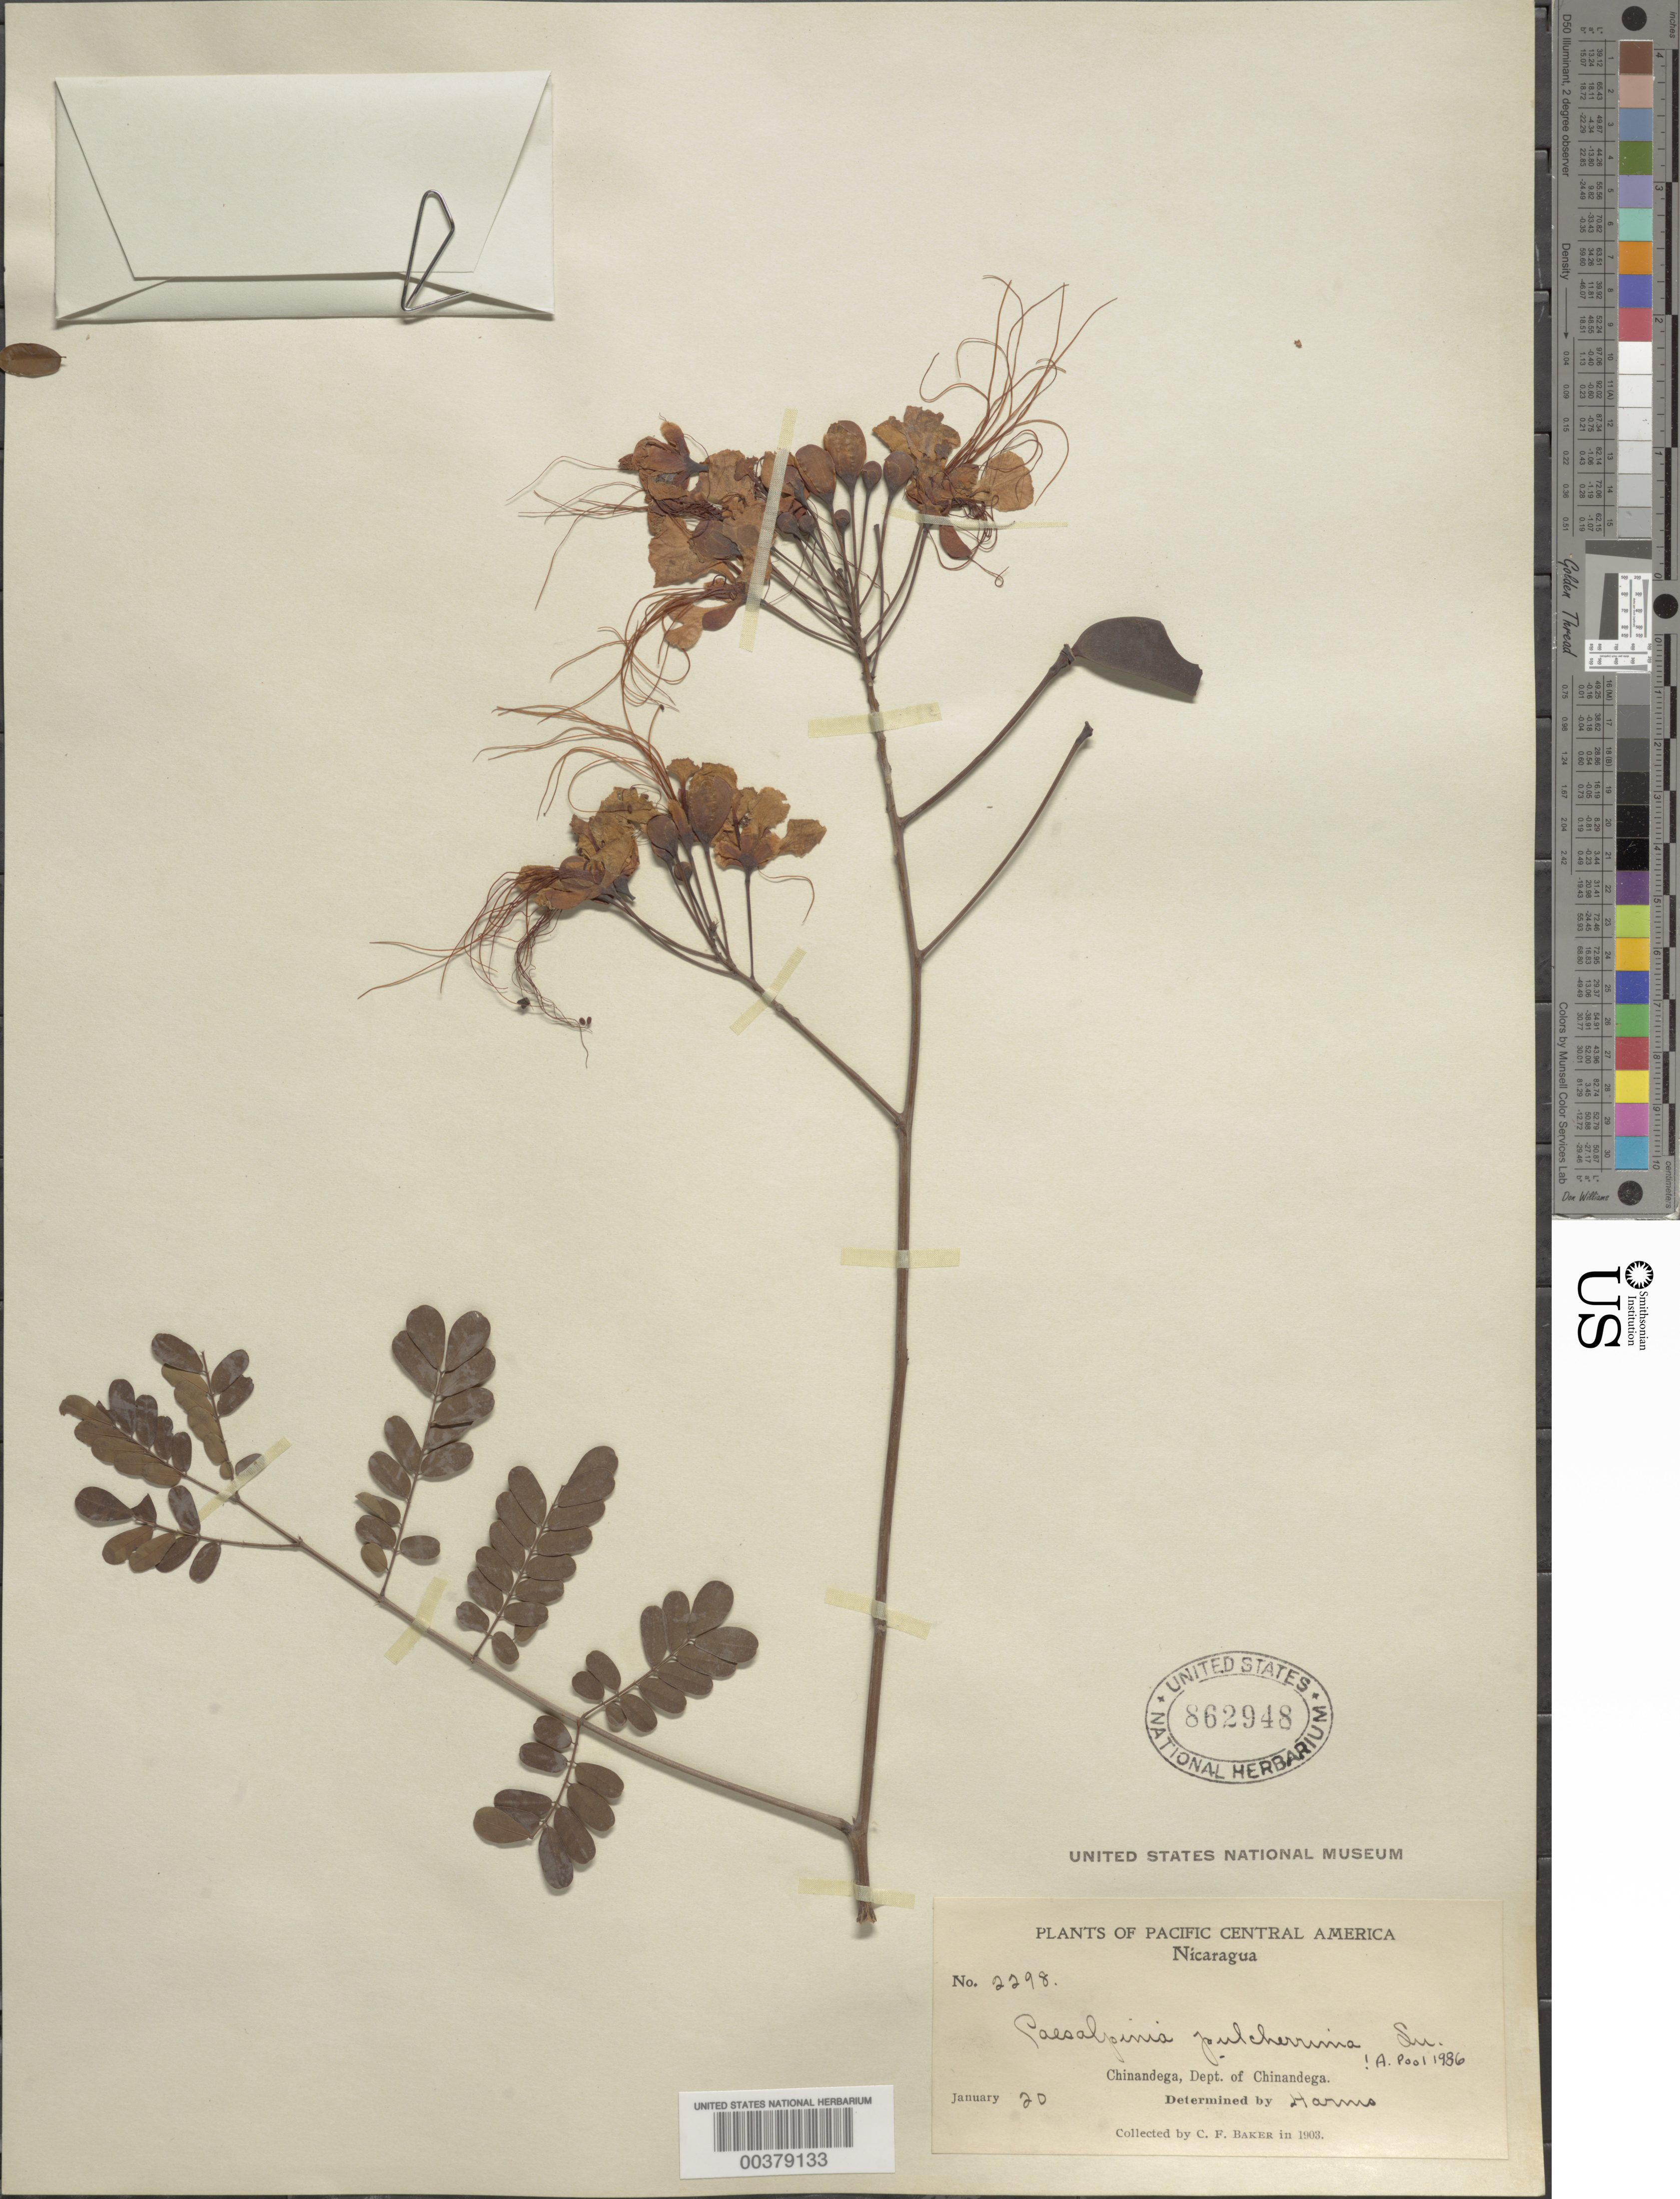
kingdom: Plantae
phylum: Tracheophyta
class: Magnoliopsida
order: Fabales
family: Fabaceae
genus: Caesalpinia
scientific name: Caesalpinia pulcherrima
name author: (L.) Sw.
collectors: C. F. Baker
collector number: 2298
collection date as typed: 20 Jan 1903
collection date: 1903-01-20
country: Nicaragua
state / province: Chinandega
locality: Chinandega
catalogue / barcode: US 862948